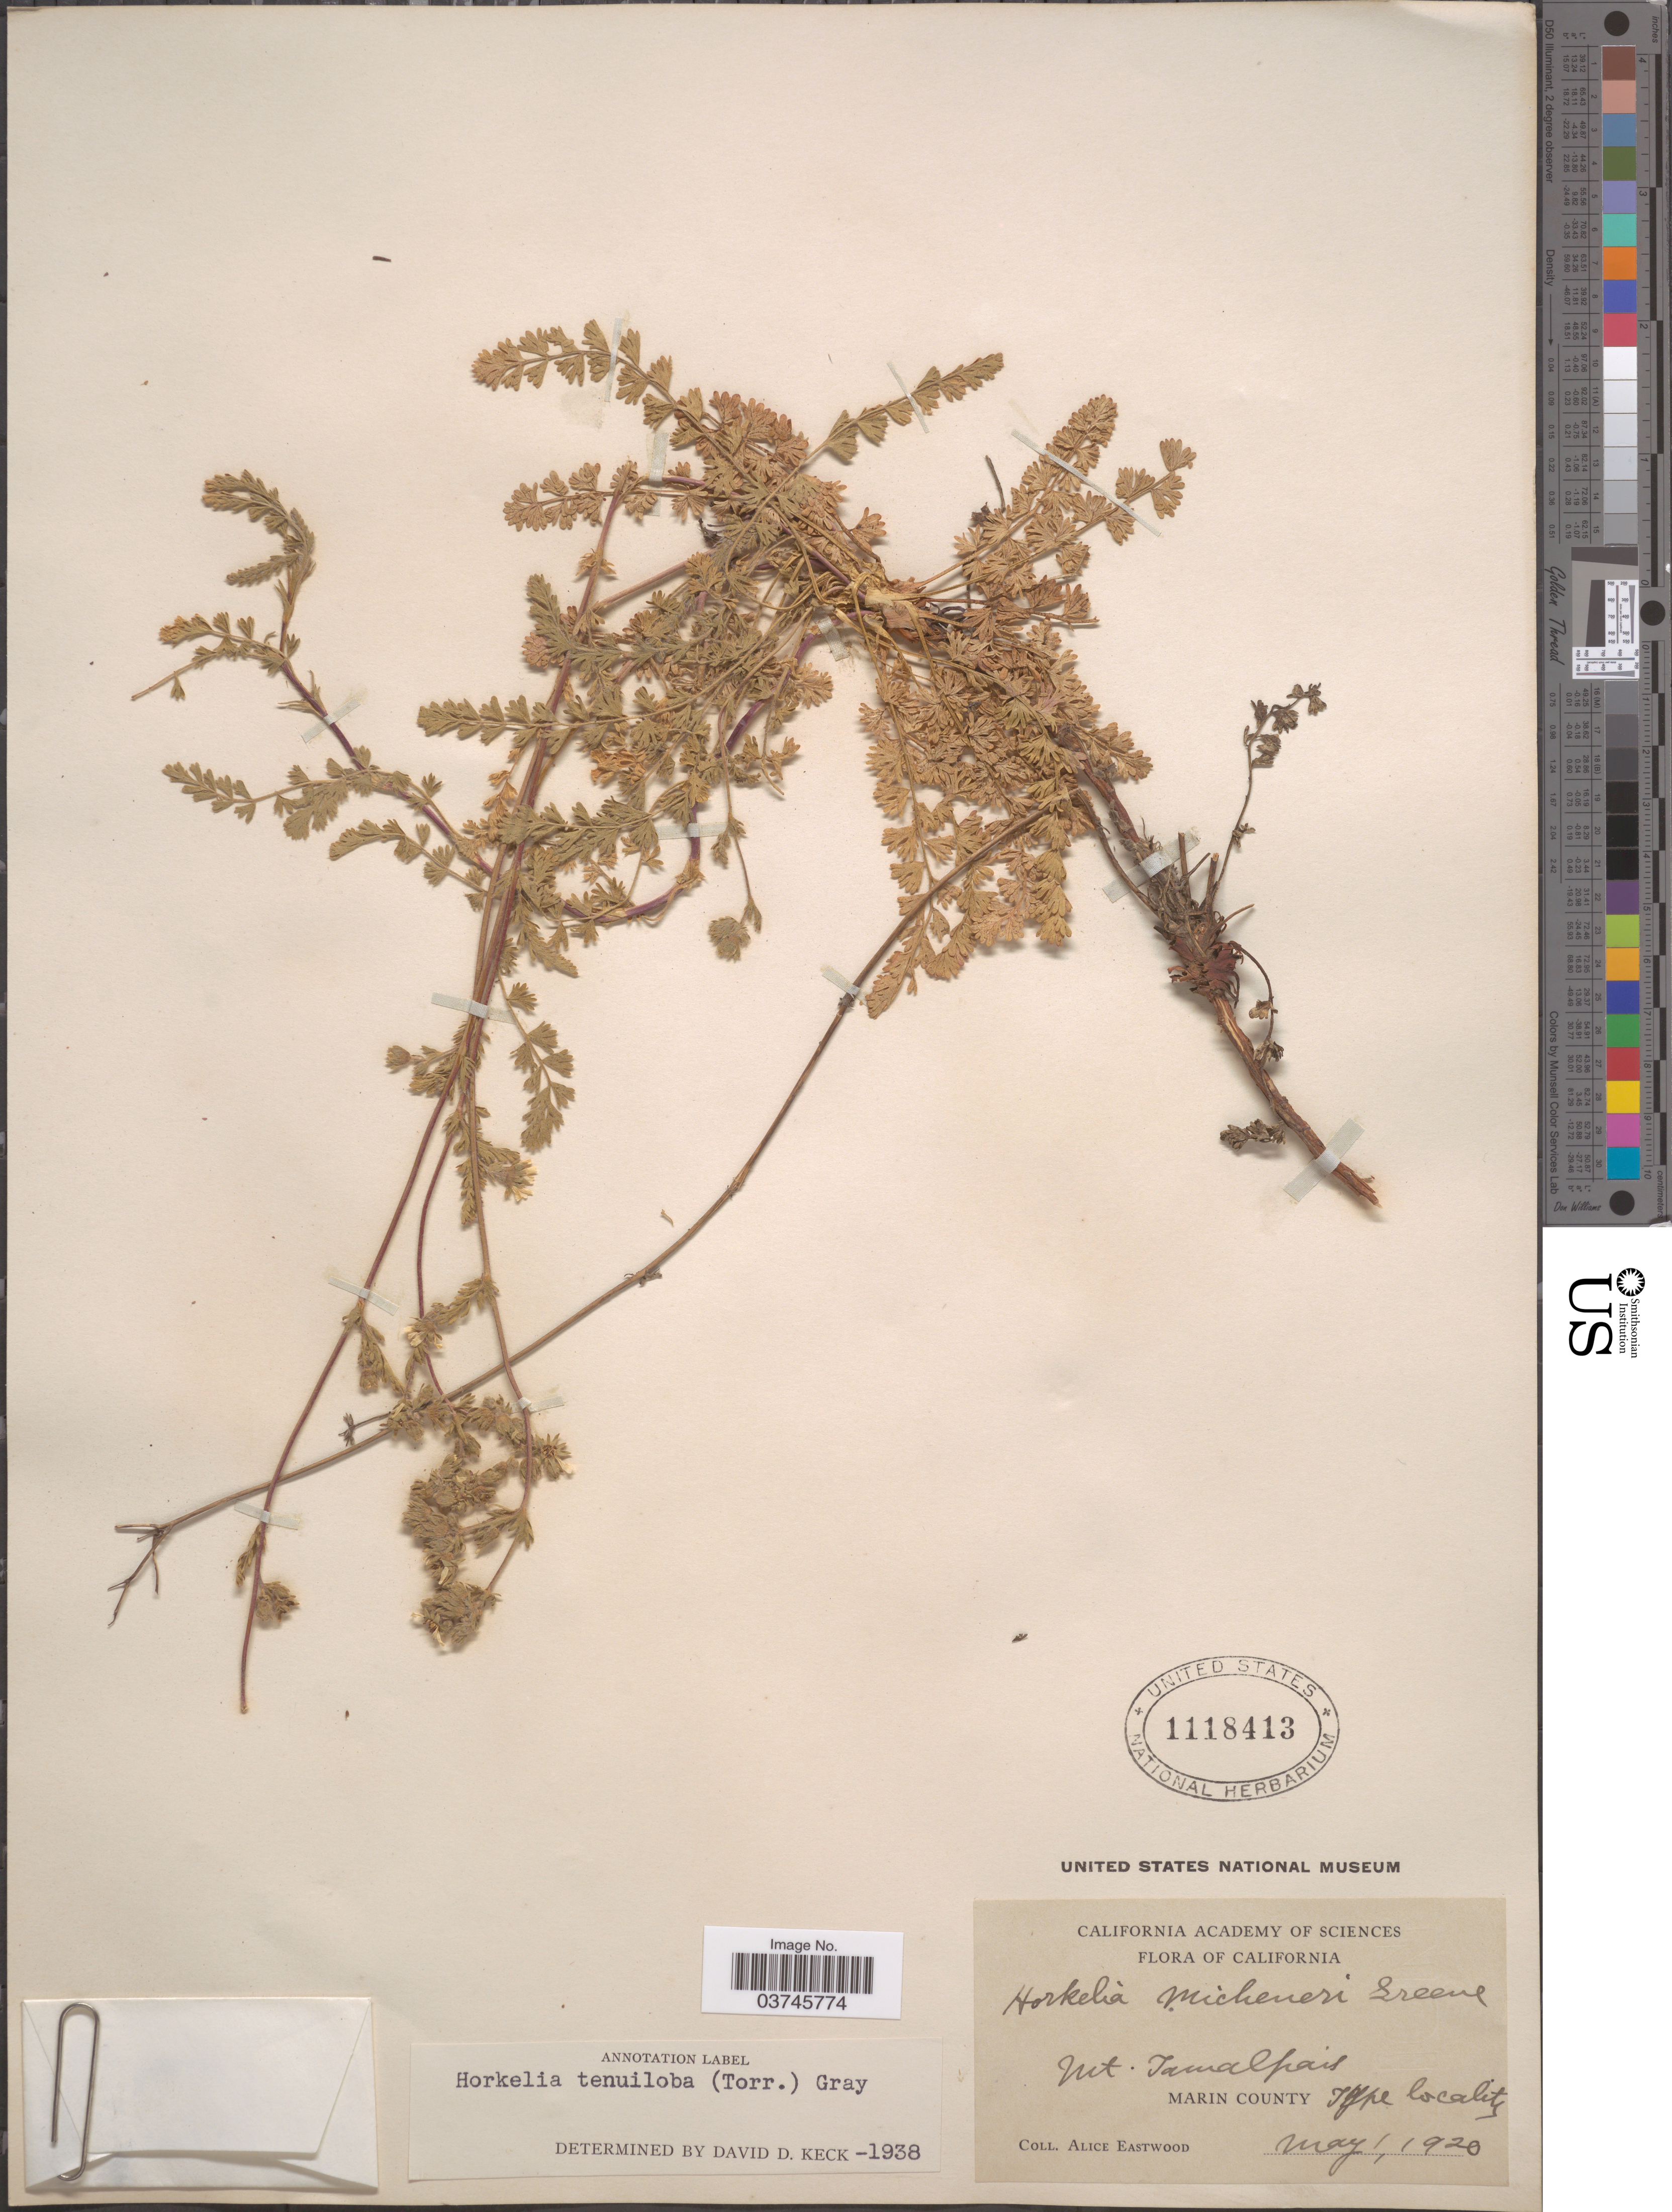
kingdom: Plantae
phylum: Tracheophyta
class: Magnoliopsida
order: Rosales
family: Rosaceae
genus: Potentilla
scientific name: Potentilla micheneri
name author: Greene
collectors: A. Eastwood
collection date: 1920-05-01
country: United States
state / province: California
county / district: Marin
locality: Mt. Tamalpais. Marin County.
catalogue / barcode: US 1118413